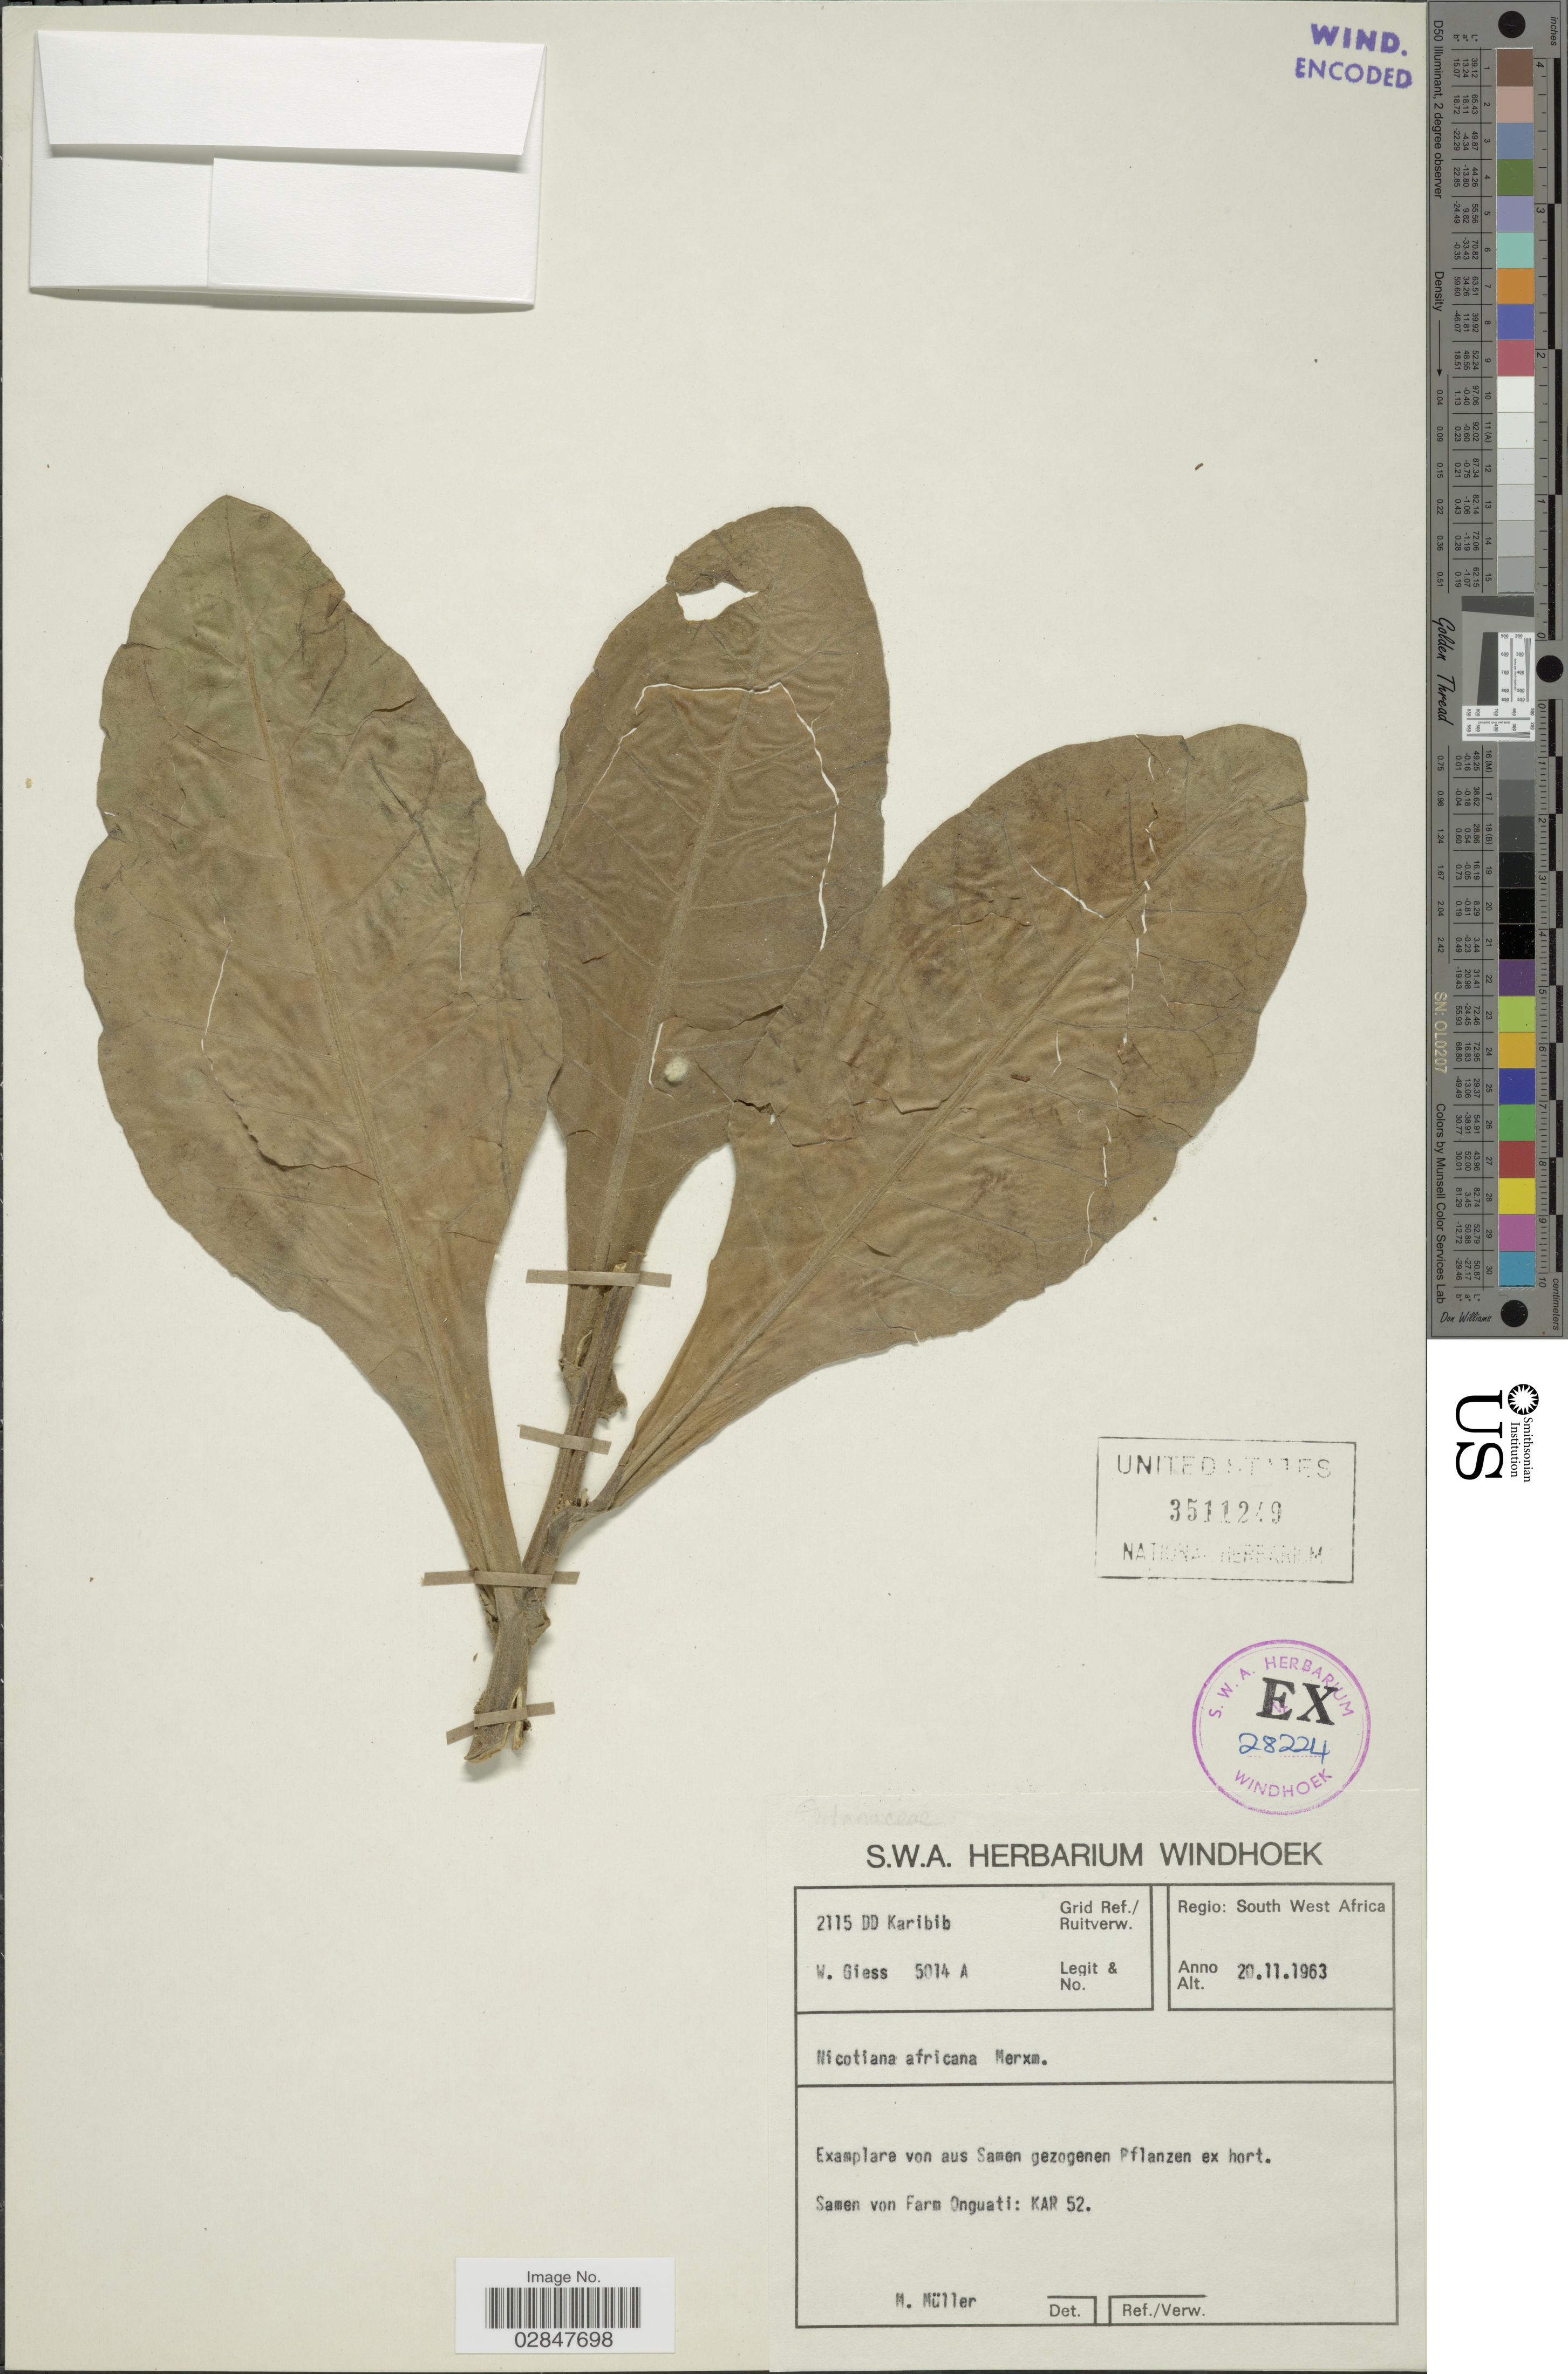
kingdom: Plantae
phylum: Tracheophyta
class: Magnoliopsida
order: Solanales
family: Solanaceae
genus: Nicotiana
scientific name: Nicotiana africana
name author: Merxm.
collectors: W. Giess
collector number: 5014A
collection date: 1963-11-20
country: Namibia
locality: Grid Ref./ Ruitverw. 2115 DD Karibib. Regio: South West Africa. Samen von Farm Onguati: KAR 52.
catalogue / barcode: US 3511249